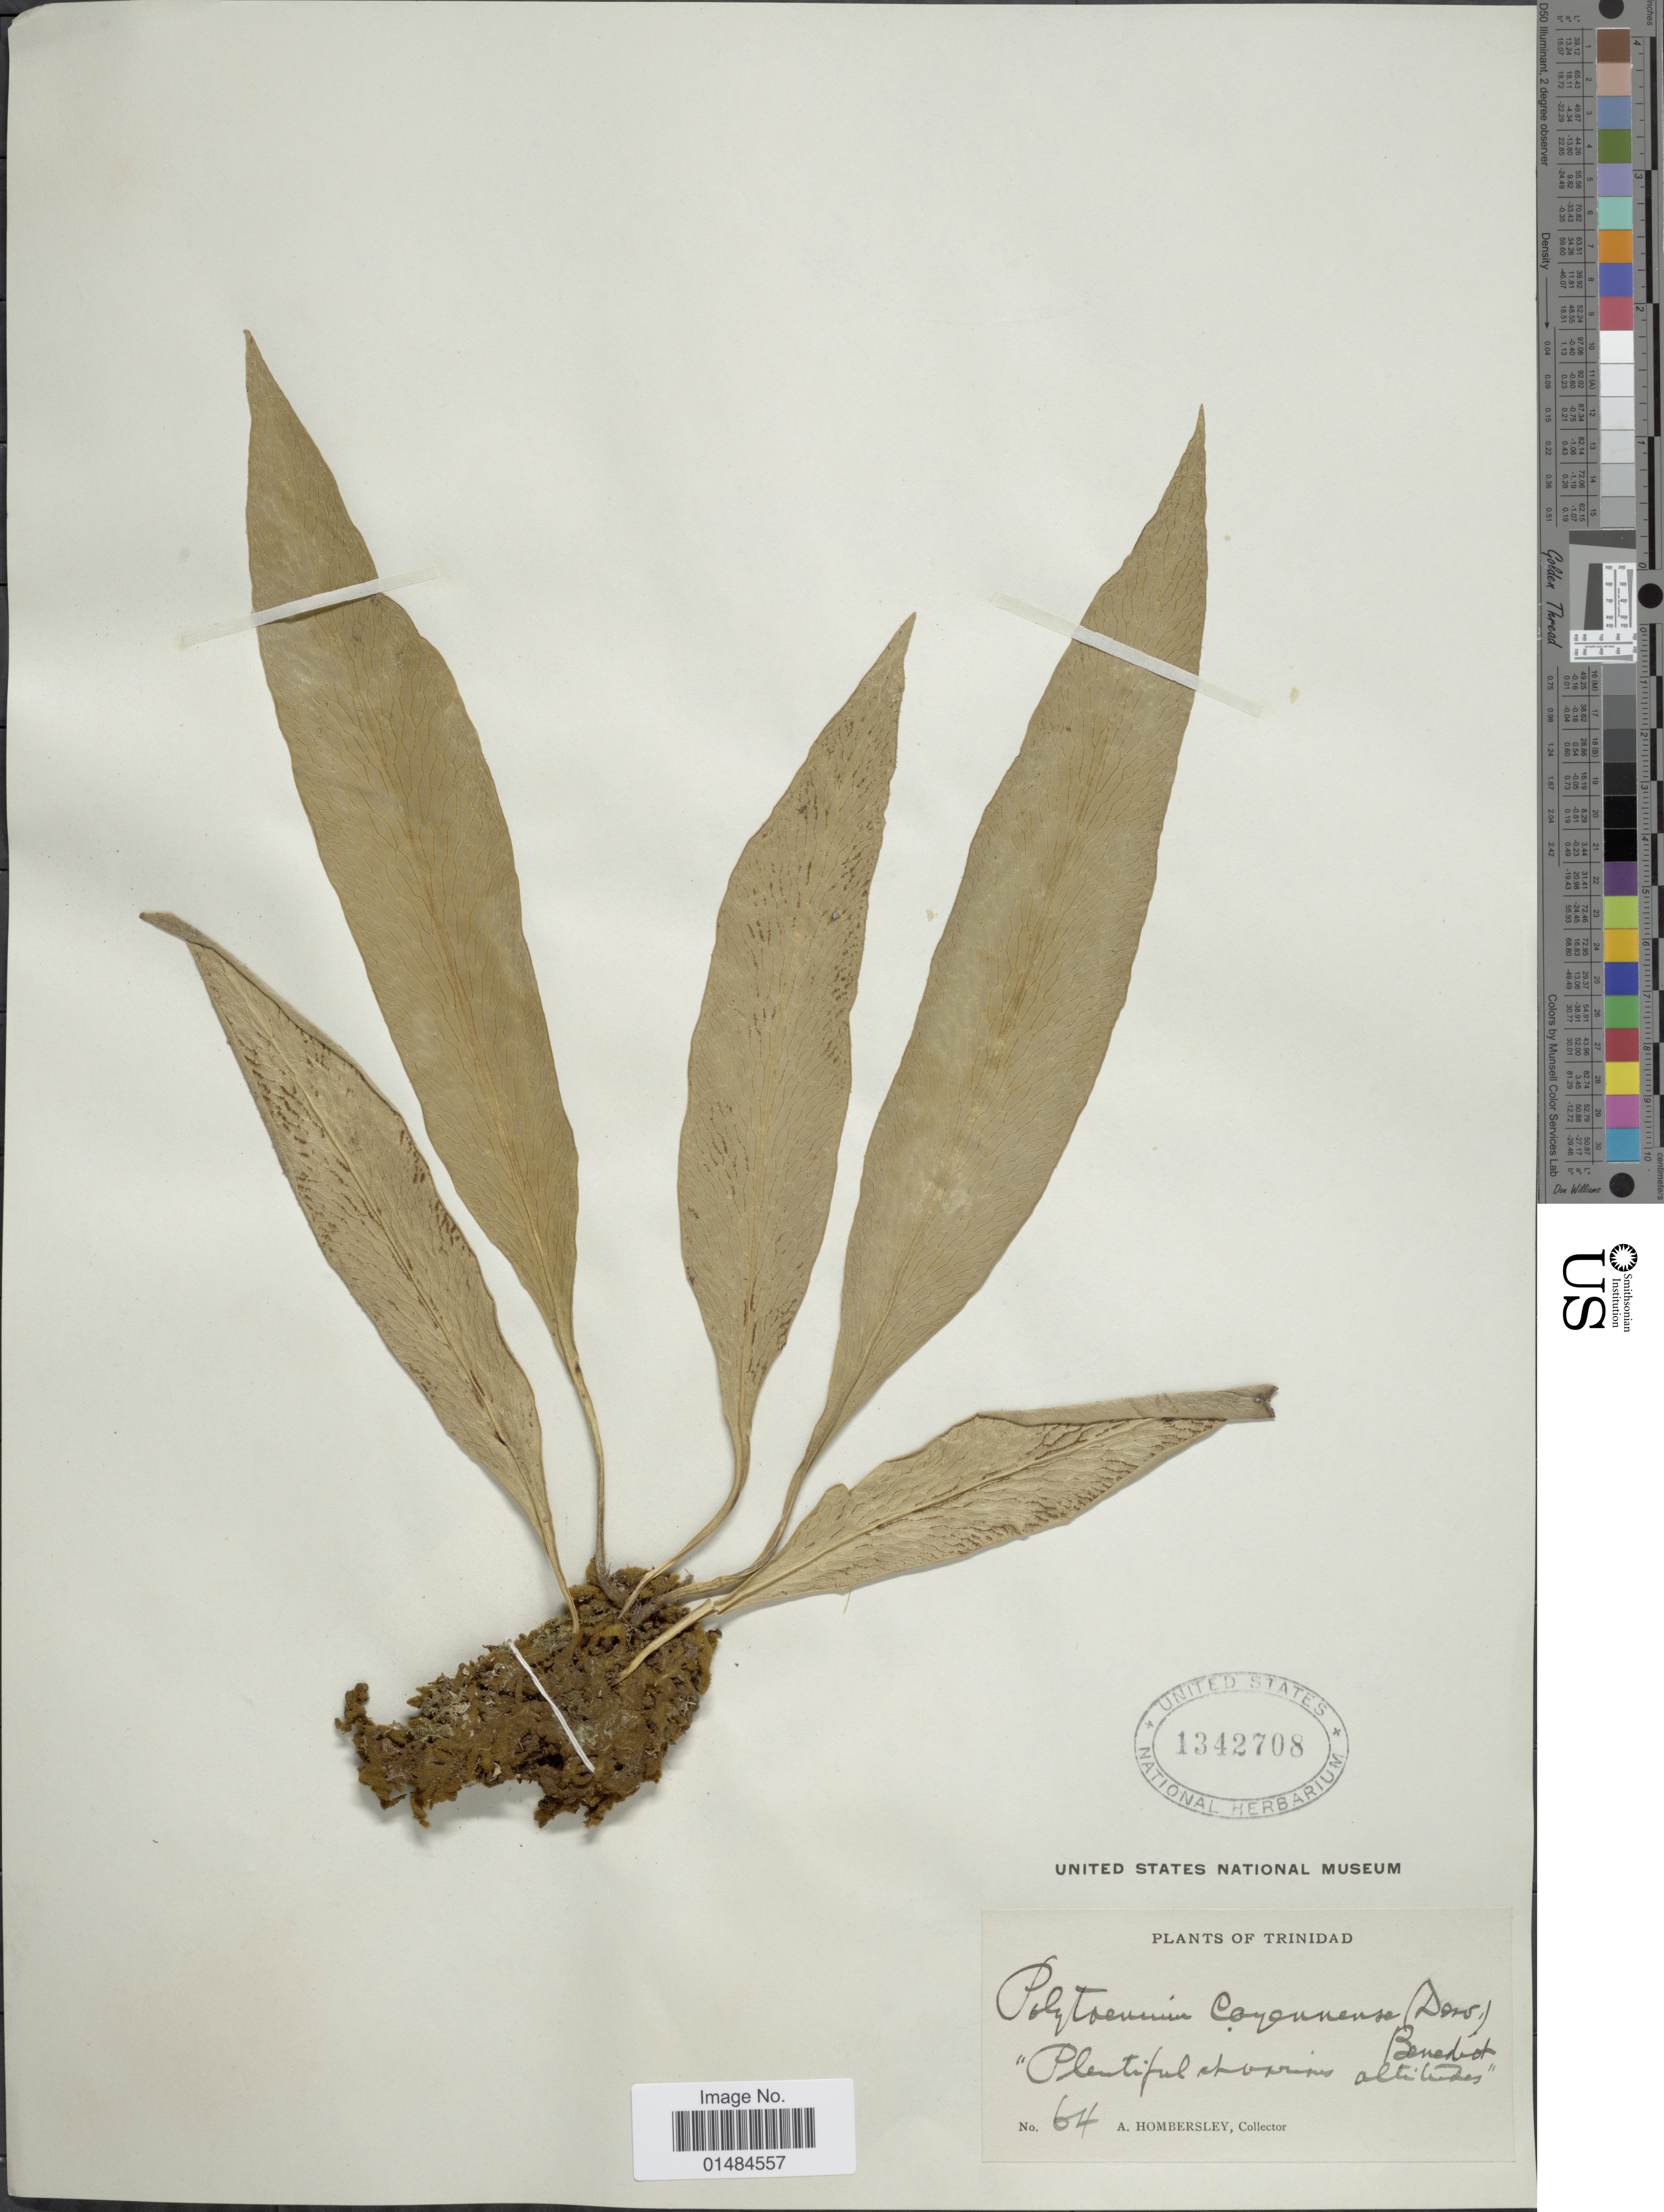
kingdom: Plantae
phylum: Tracheophyta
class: Polypodiopsida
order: Polypodiales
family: Pteridaceae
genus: Polytaenium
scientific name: Polytaenium guayanense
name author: (Hieron.) Alston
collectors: A. Hombersley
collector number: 64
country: Trinidad and Tobago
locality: Trinidad. "Plentiful chorrins altitudes" [interpreted]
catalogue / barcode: US 1342708